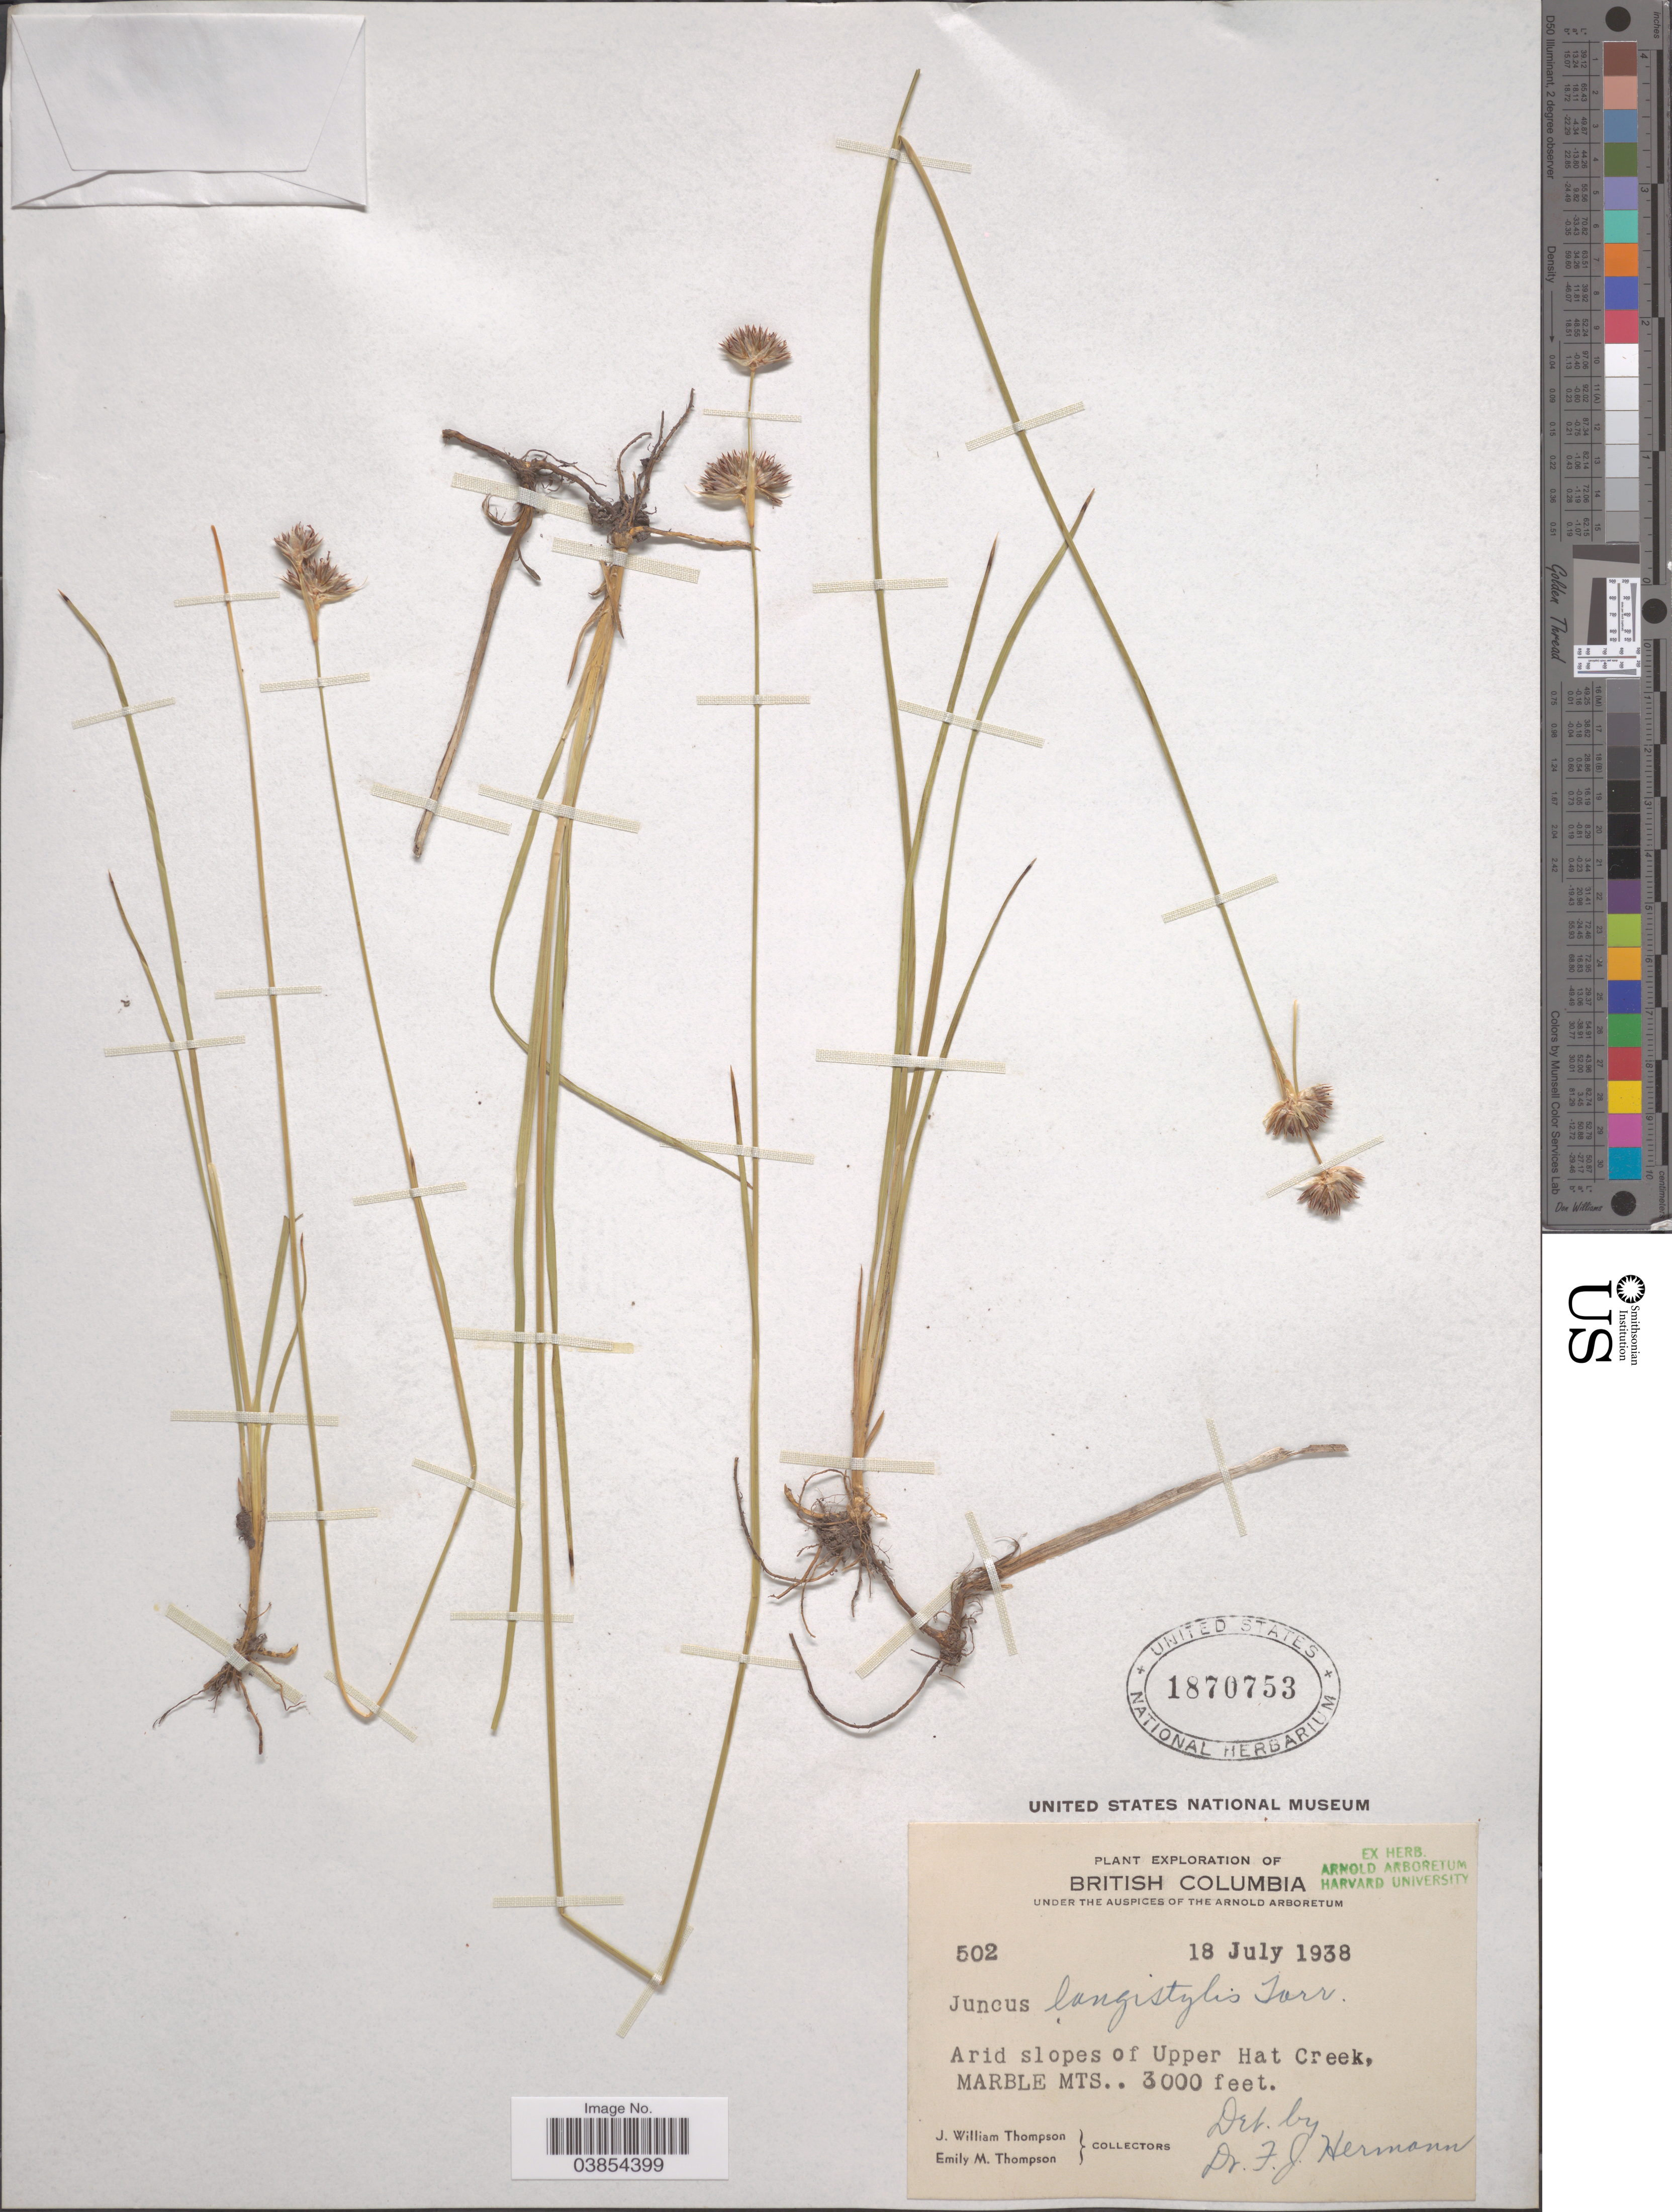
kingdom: Plantae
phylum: Tracheophyta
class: Liliopsida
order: Poales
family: Juncaceae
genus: Juncus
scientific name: Juncus longistylis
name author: Torr.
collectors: J. W. Thompson & E. M. Thompson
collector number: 502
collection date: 1938-07-18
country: Canada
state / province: British Columbia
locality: Arid slopes of Upper Hat Creek, Marble Mts.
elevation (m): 914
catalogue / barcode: US 1870753